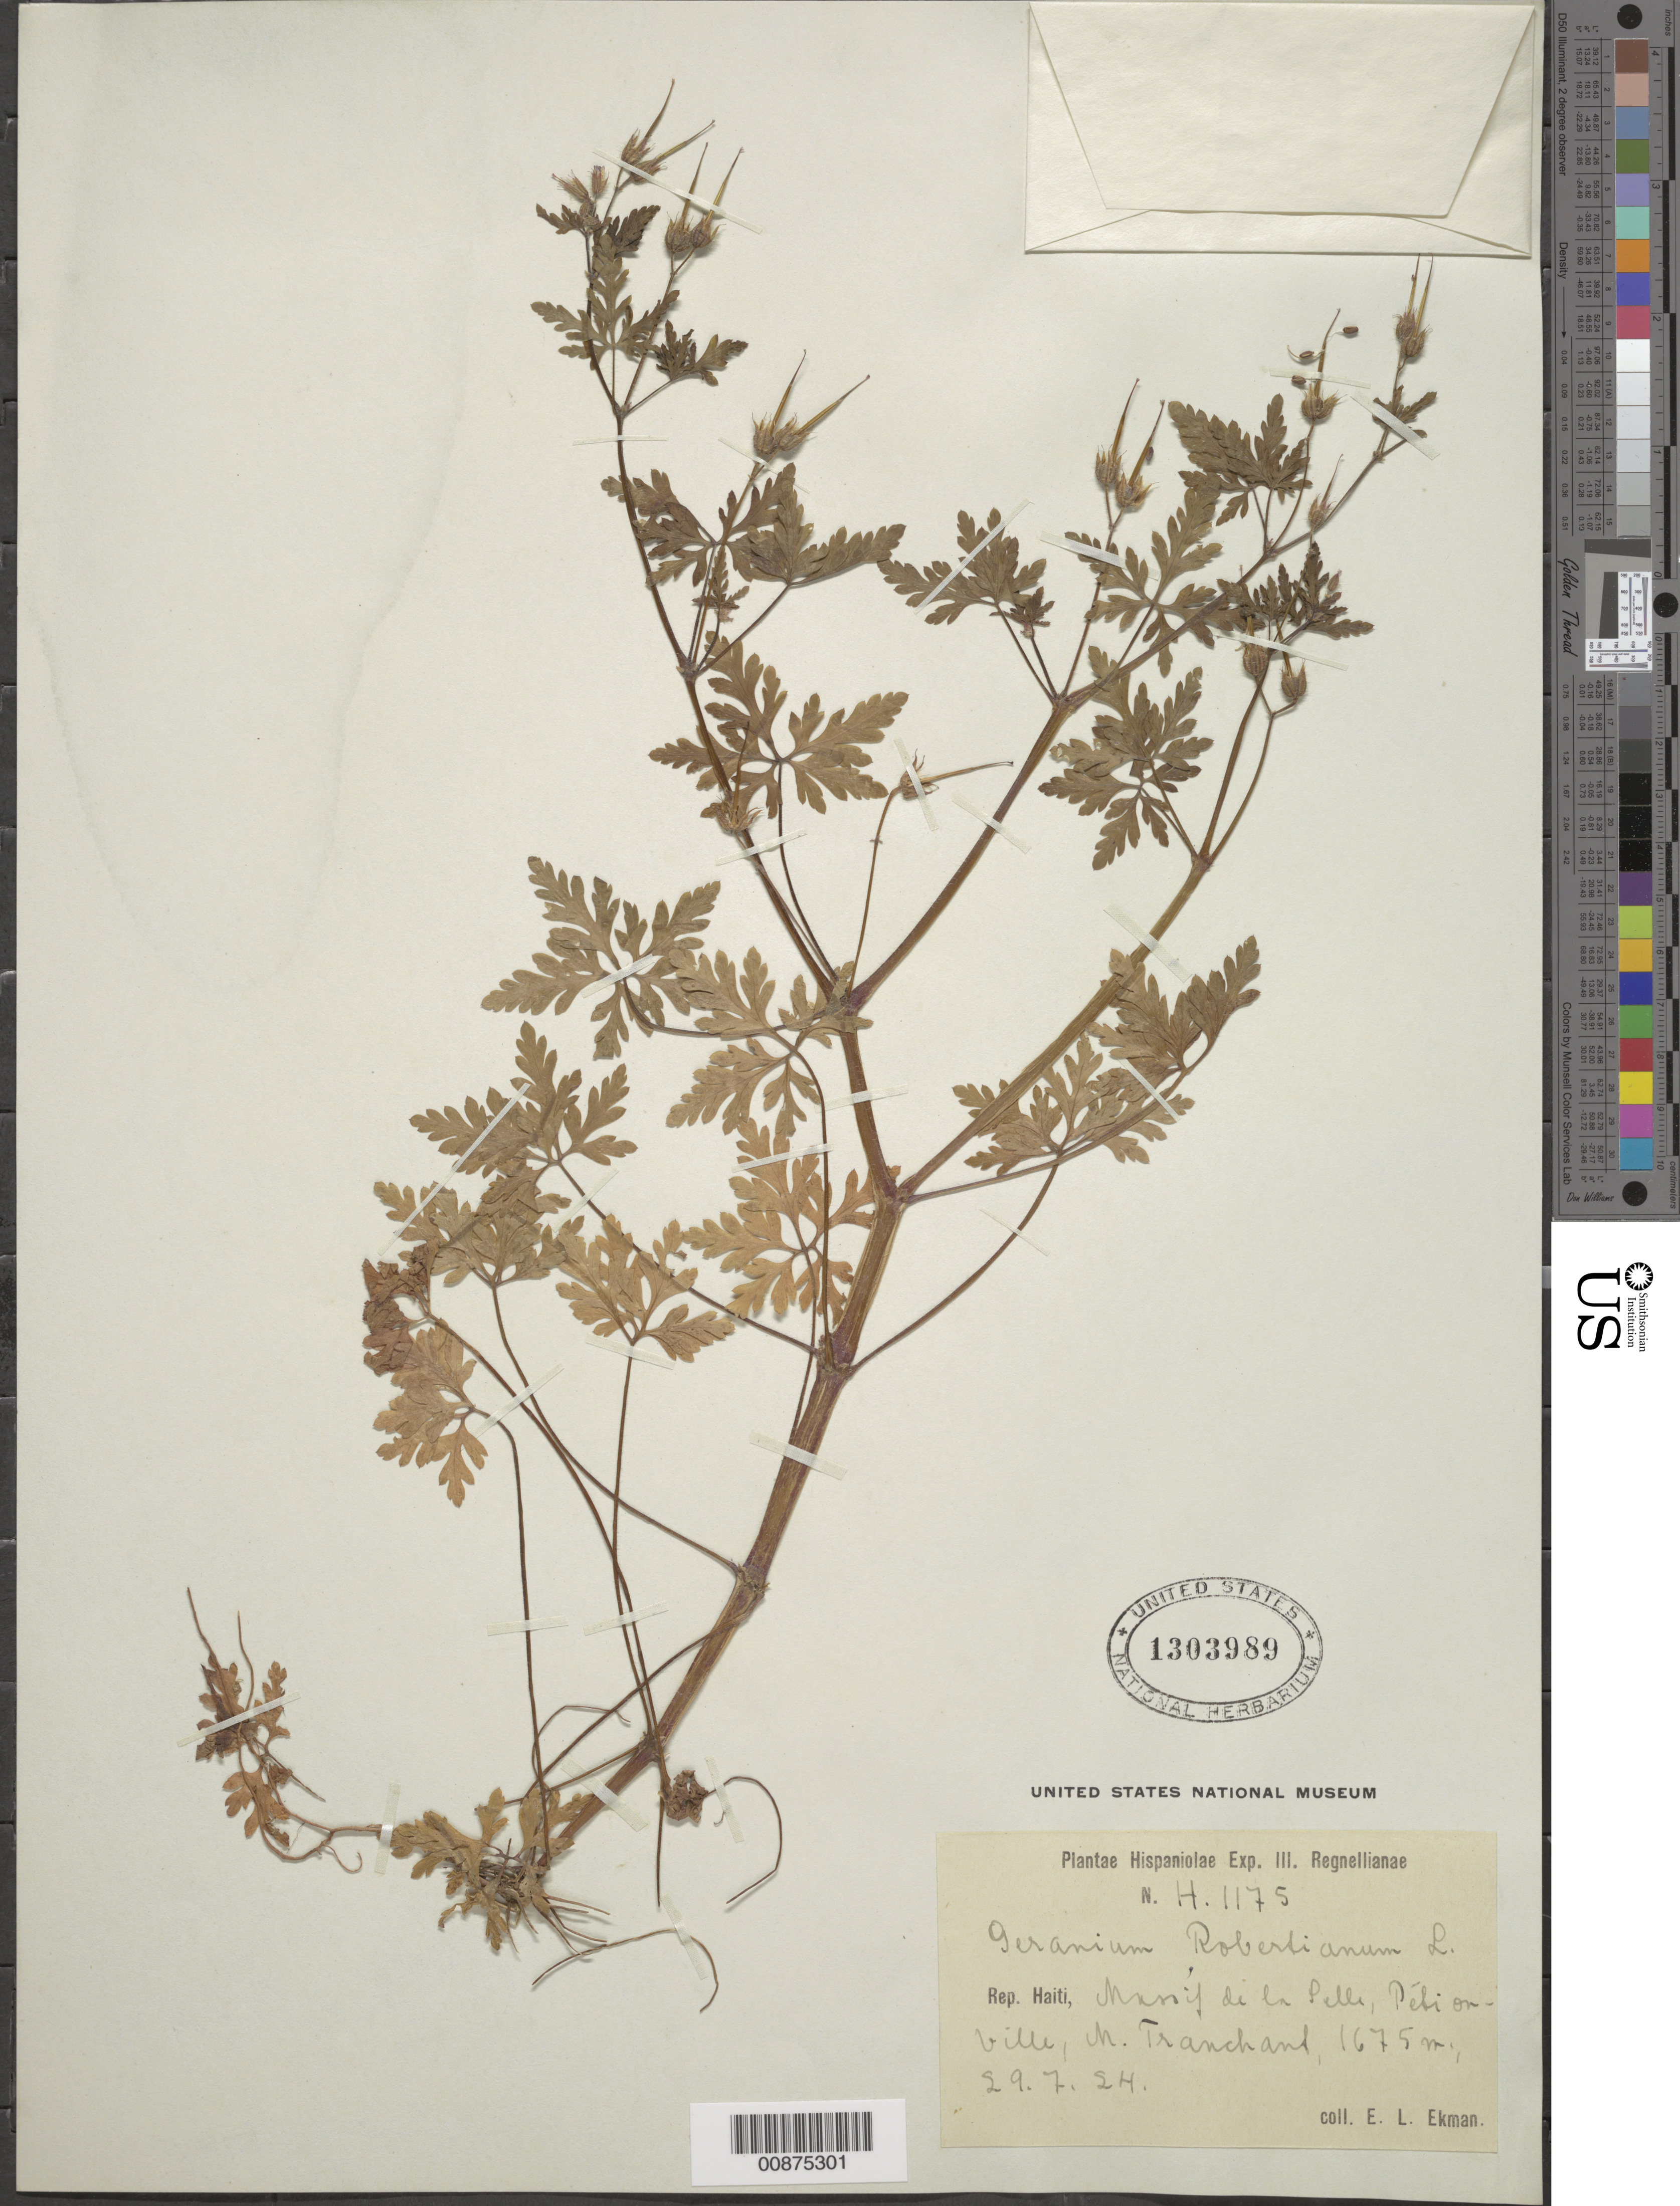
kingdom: Plantae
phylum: Tracheophyta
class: Magnoliopsida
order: Geraniales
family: Geraniaceae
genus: Geranium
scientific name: Geranium robertianum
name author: L.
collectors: E. L. Ekman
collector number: H 1175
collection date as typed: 29 Jul 1924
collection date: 1924-07-29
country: Haiti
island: Hispaniola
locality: Massif de la Selle, Pétionville, M. Tranchant.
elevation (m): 1675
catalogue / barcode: US 1303989